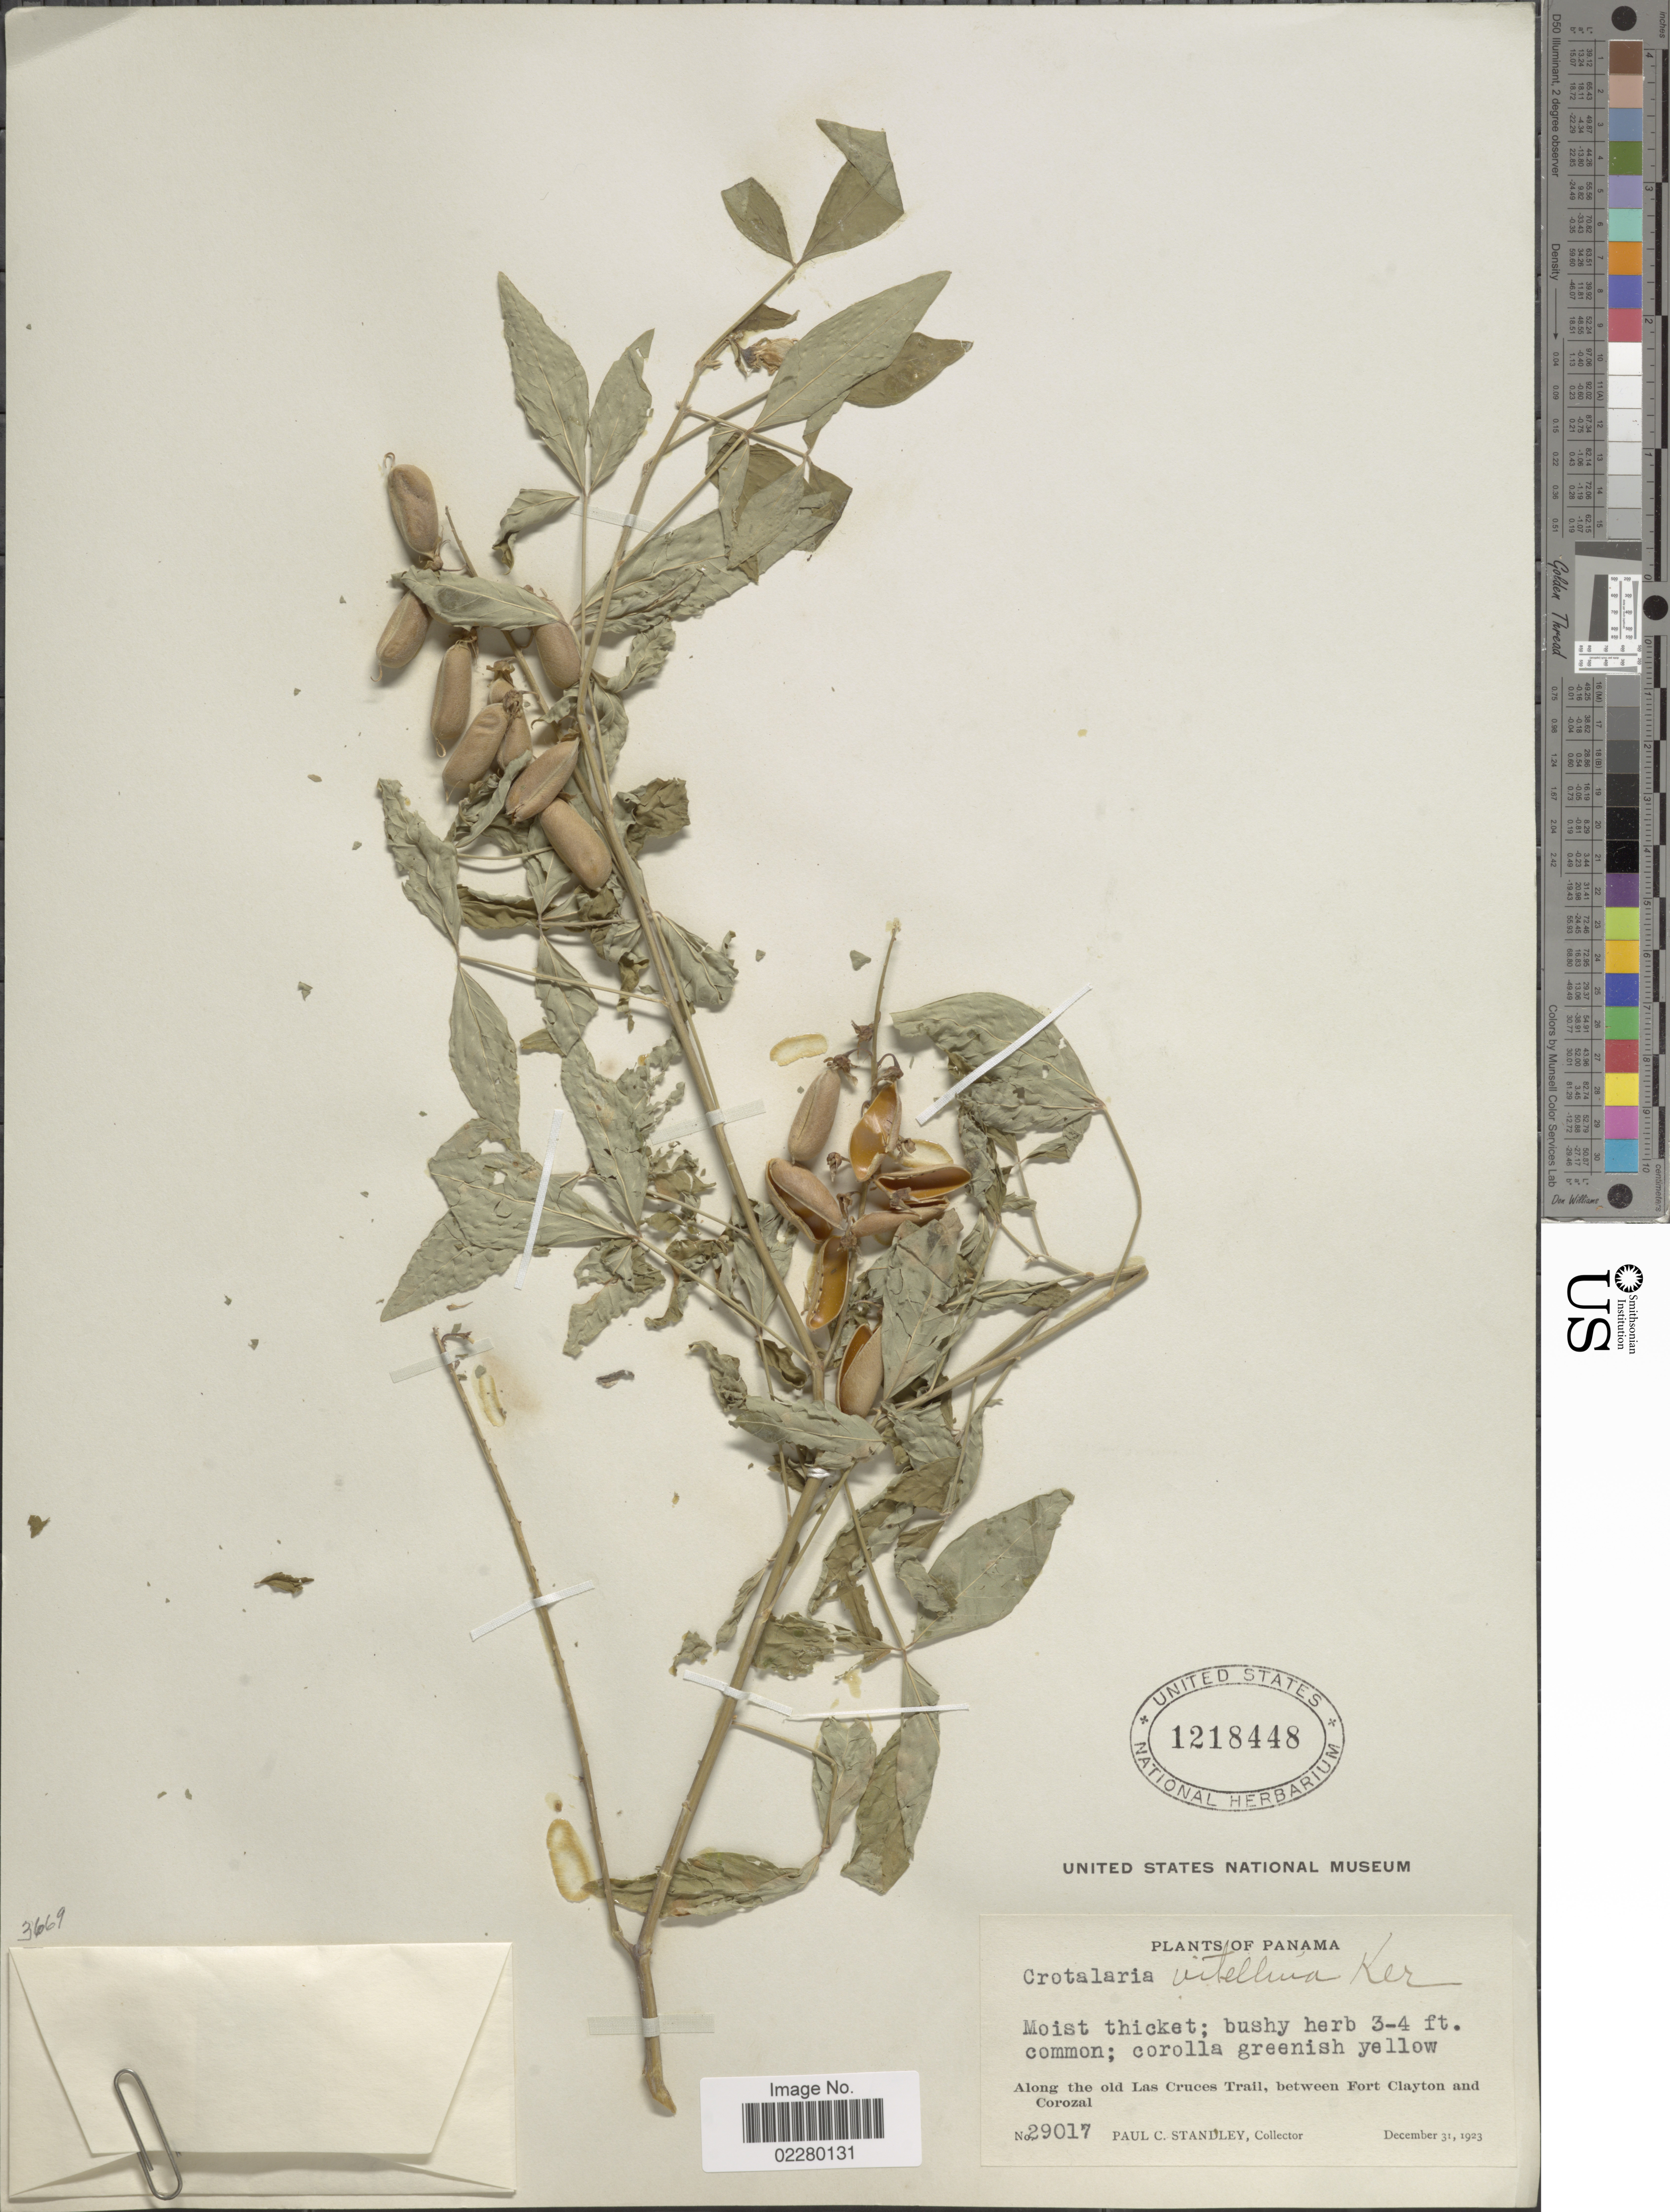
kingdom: Plantae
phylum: Tracheophyta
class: Magnoliopsida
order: Fabales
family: Fabaceae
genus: Crotalaria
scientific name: Crotalaria cajanifolia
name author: Kunth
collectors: P. C. Standley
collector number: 29017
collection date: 1923-12-31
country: Panama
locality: Along the old Las Cruces Trail, between Fort Clayton and Corozal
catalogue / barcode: US 1218448